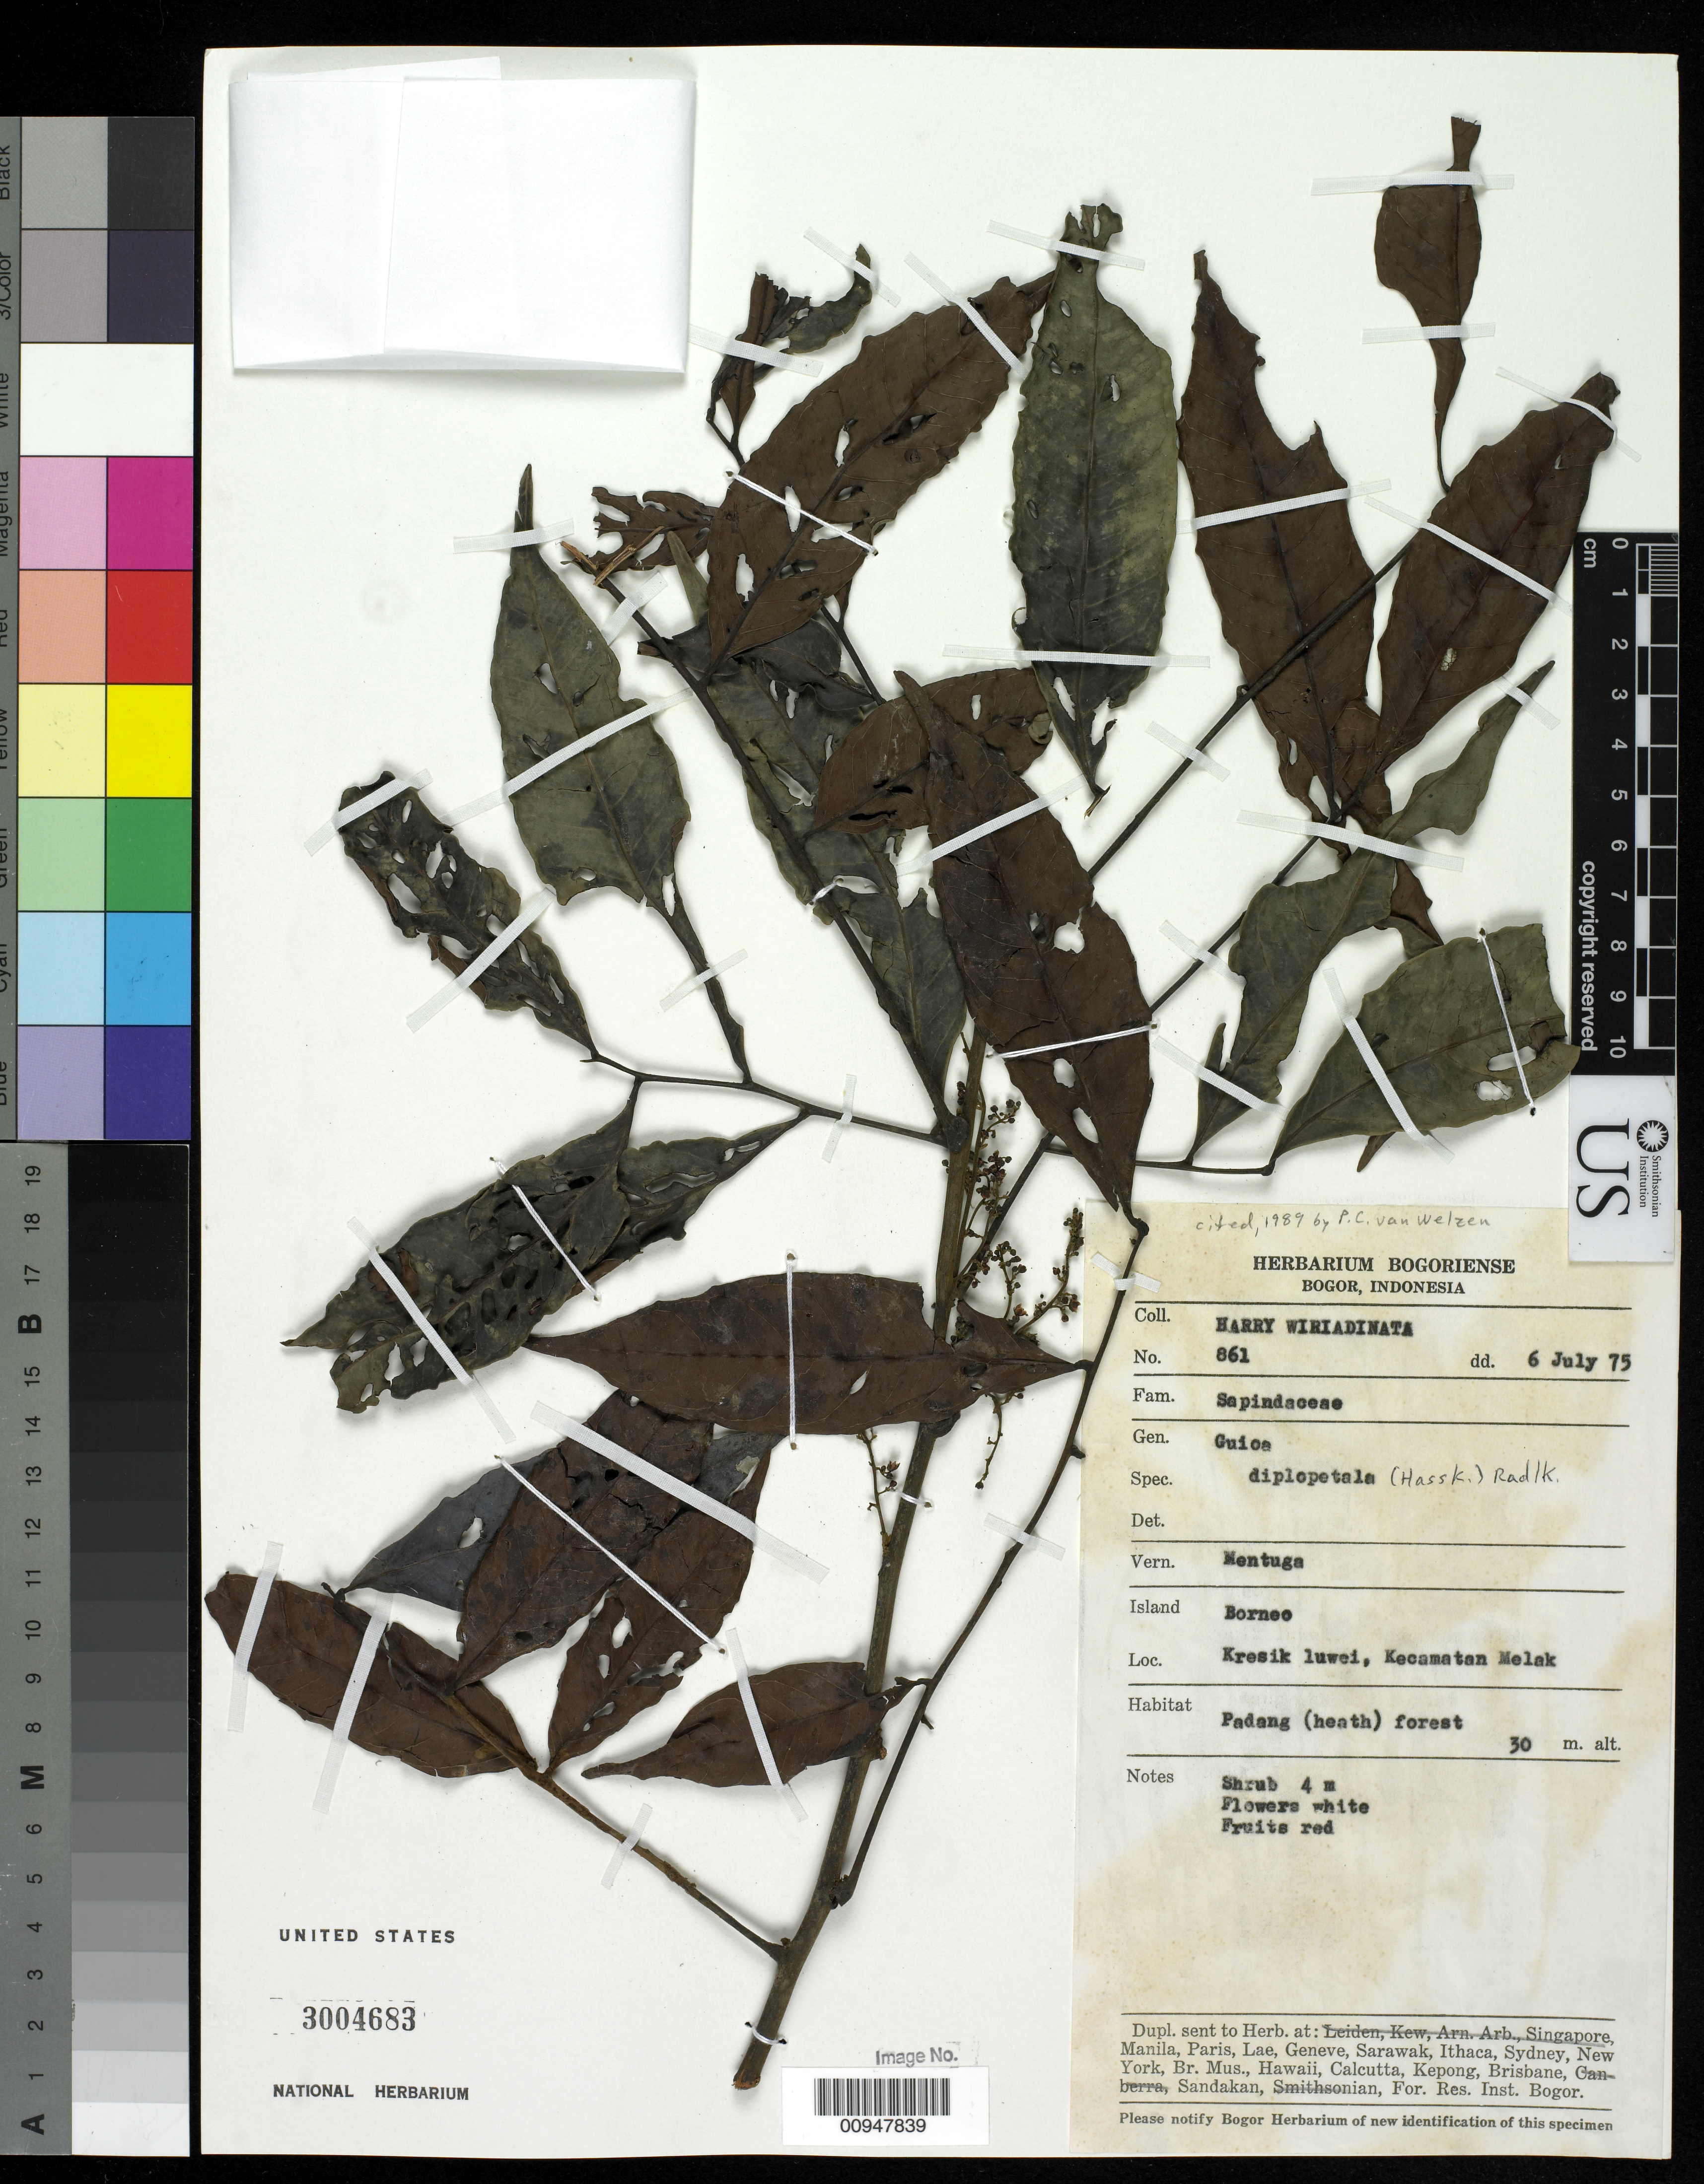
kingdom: Plantae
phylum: Tracheophyta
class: Magnoliopsida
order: Sapindales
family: Sapindaceae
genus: Guioa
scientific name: Guioa diplopetala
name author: (Hassk.) Radlk.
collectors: H. Wiriadinata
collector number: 861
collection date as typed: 06 Jul 1975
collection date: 1975-07-06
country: Indonesia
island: Borneo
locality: Kresik luwei, Kecamatan Melak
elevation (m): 30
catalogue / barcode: US 3004683